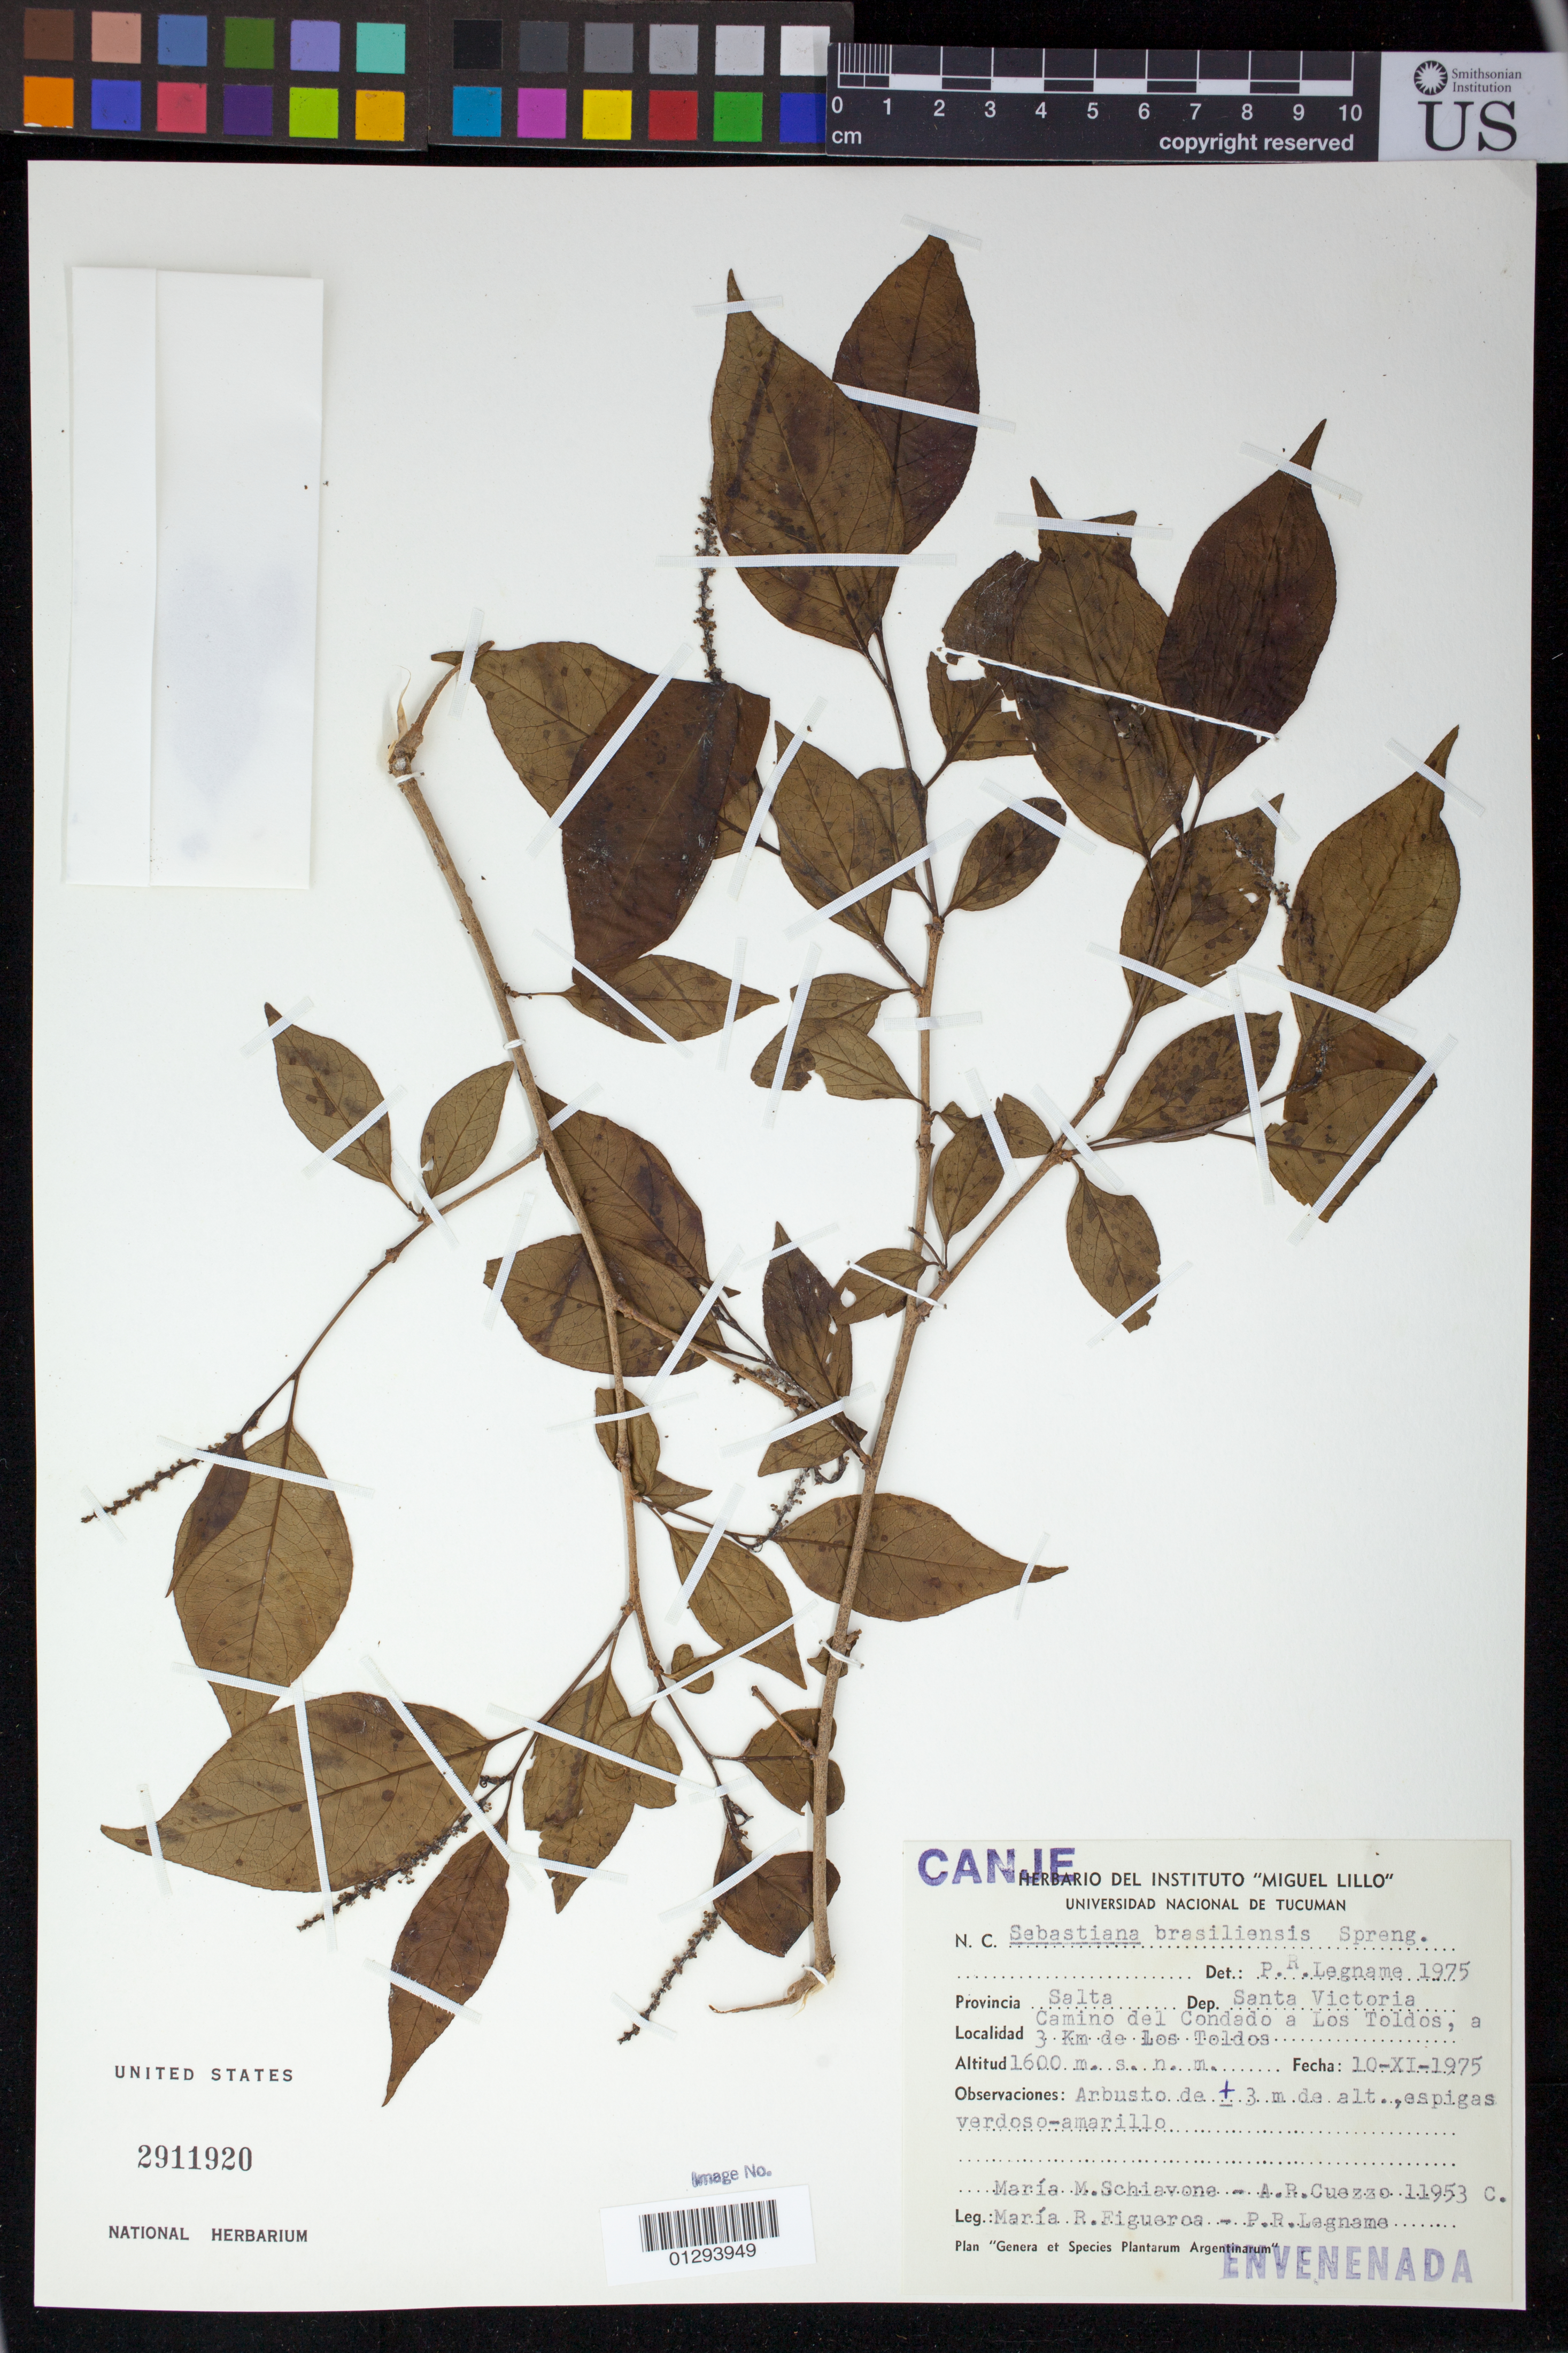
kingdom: Plantae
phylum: Tracheophyta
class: Magnoliopsida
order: Malpighiales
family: Euphorbiaceae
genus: Sebastiania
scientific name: Sebastiania brasiliensis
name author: Spreng.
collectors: M. Schiavone, A. Cuezzo, M. Figueroa & P. R. Legname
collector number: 11953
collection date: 1975-11-10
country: Argentina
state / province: Salta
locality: Dep. Santa Victoria, Camino del Condado a Los Toldos, a 3 KM de Los Toldos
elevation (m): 1600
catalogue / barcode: US 2911920